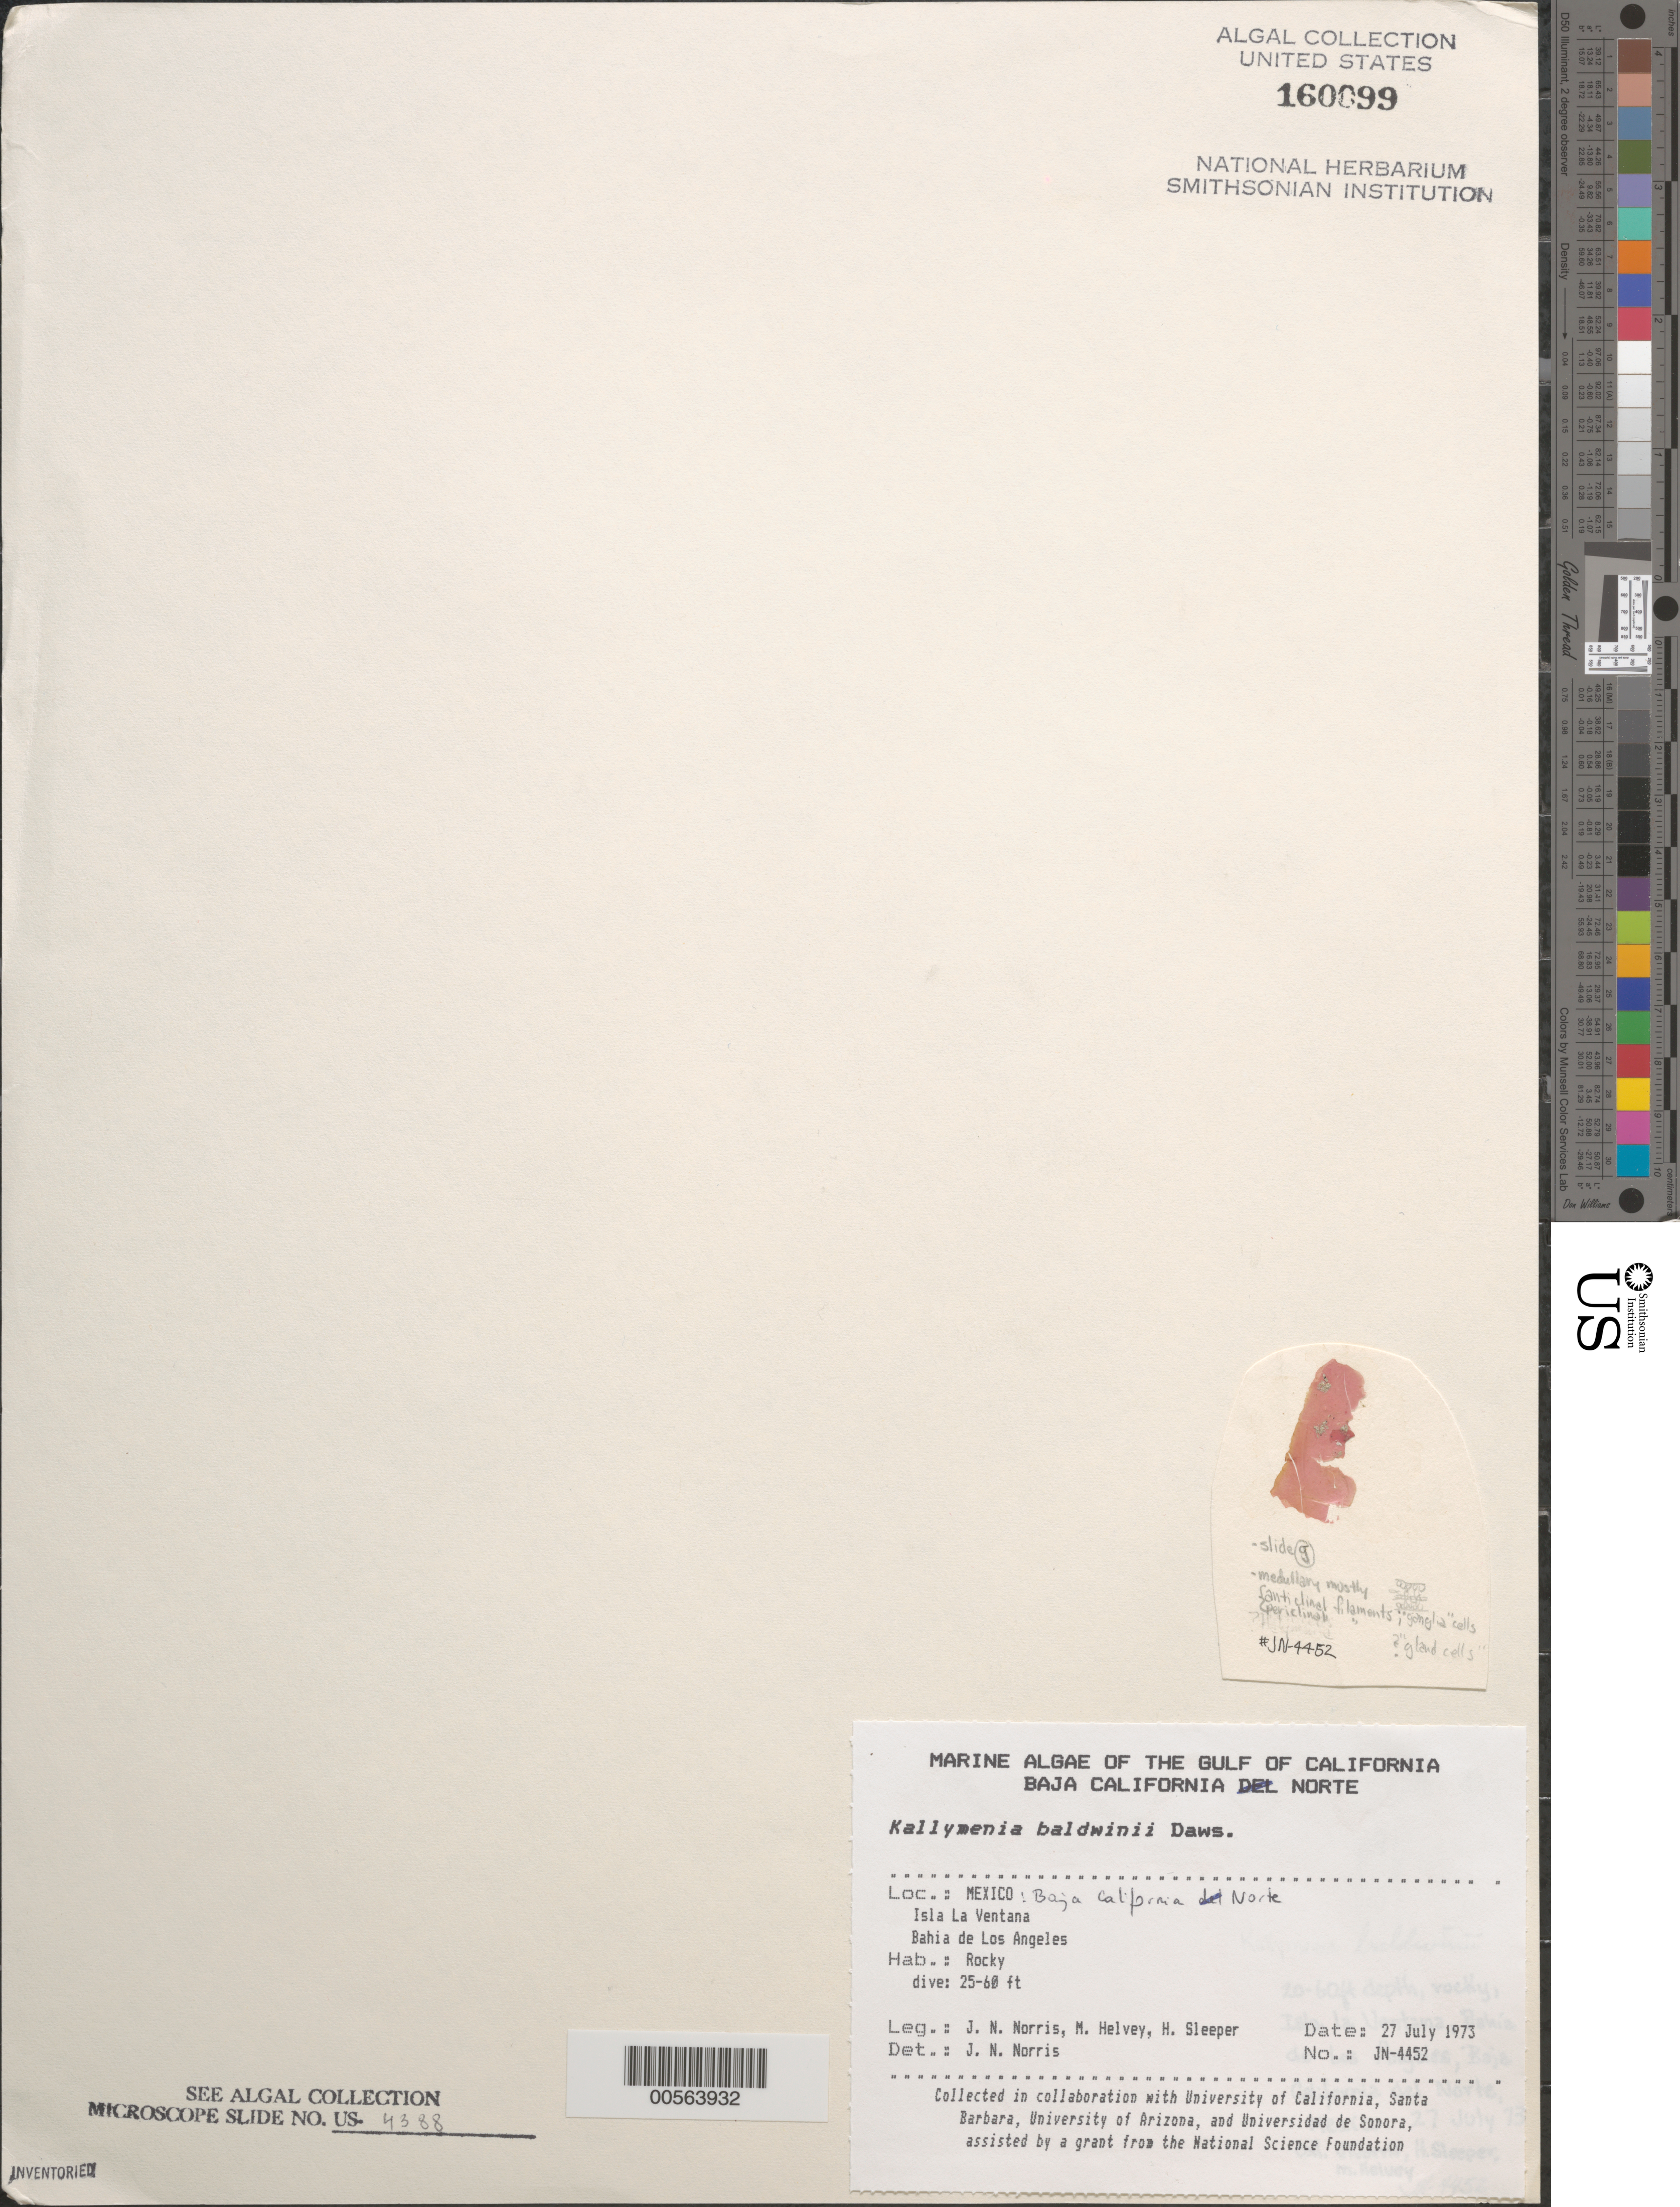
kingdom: Plantae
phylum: Rhodophyta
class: Florideophyceae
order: Gigartinales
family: Kallymeniaceae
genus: Kallymenia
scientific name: Kallymenia baldwinii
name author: E.Y. Dawson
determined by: Norris, James N.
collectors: J. N. Norris, M. Helvey & H. Sleeper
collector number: JN-4452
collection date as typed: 27 Jul 1973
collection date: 1973-07-27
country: Mexico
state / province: Baja California Norte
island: Isla la Ventana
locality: Bahia de Los Angeles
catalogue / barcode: US 160099